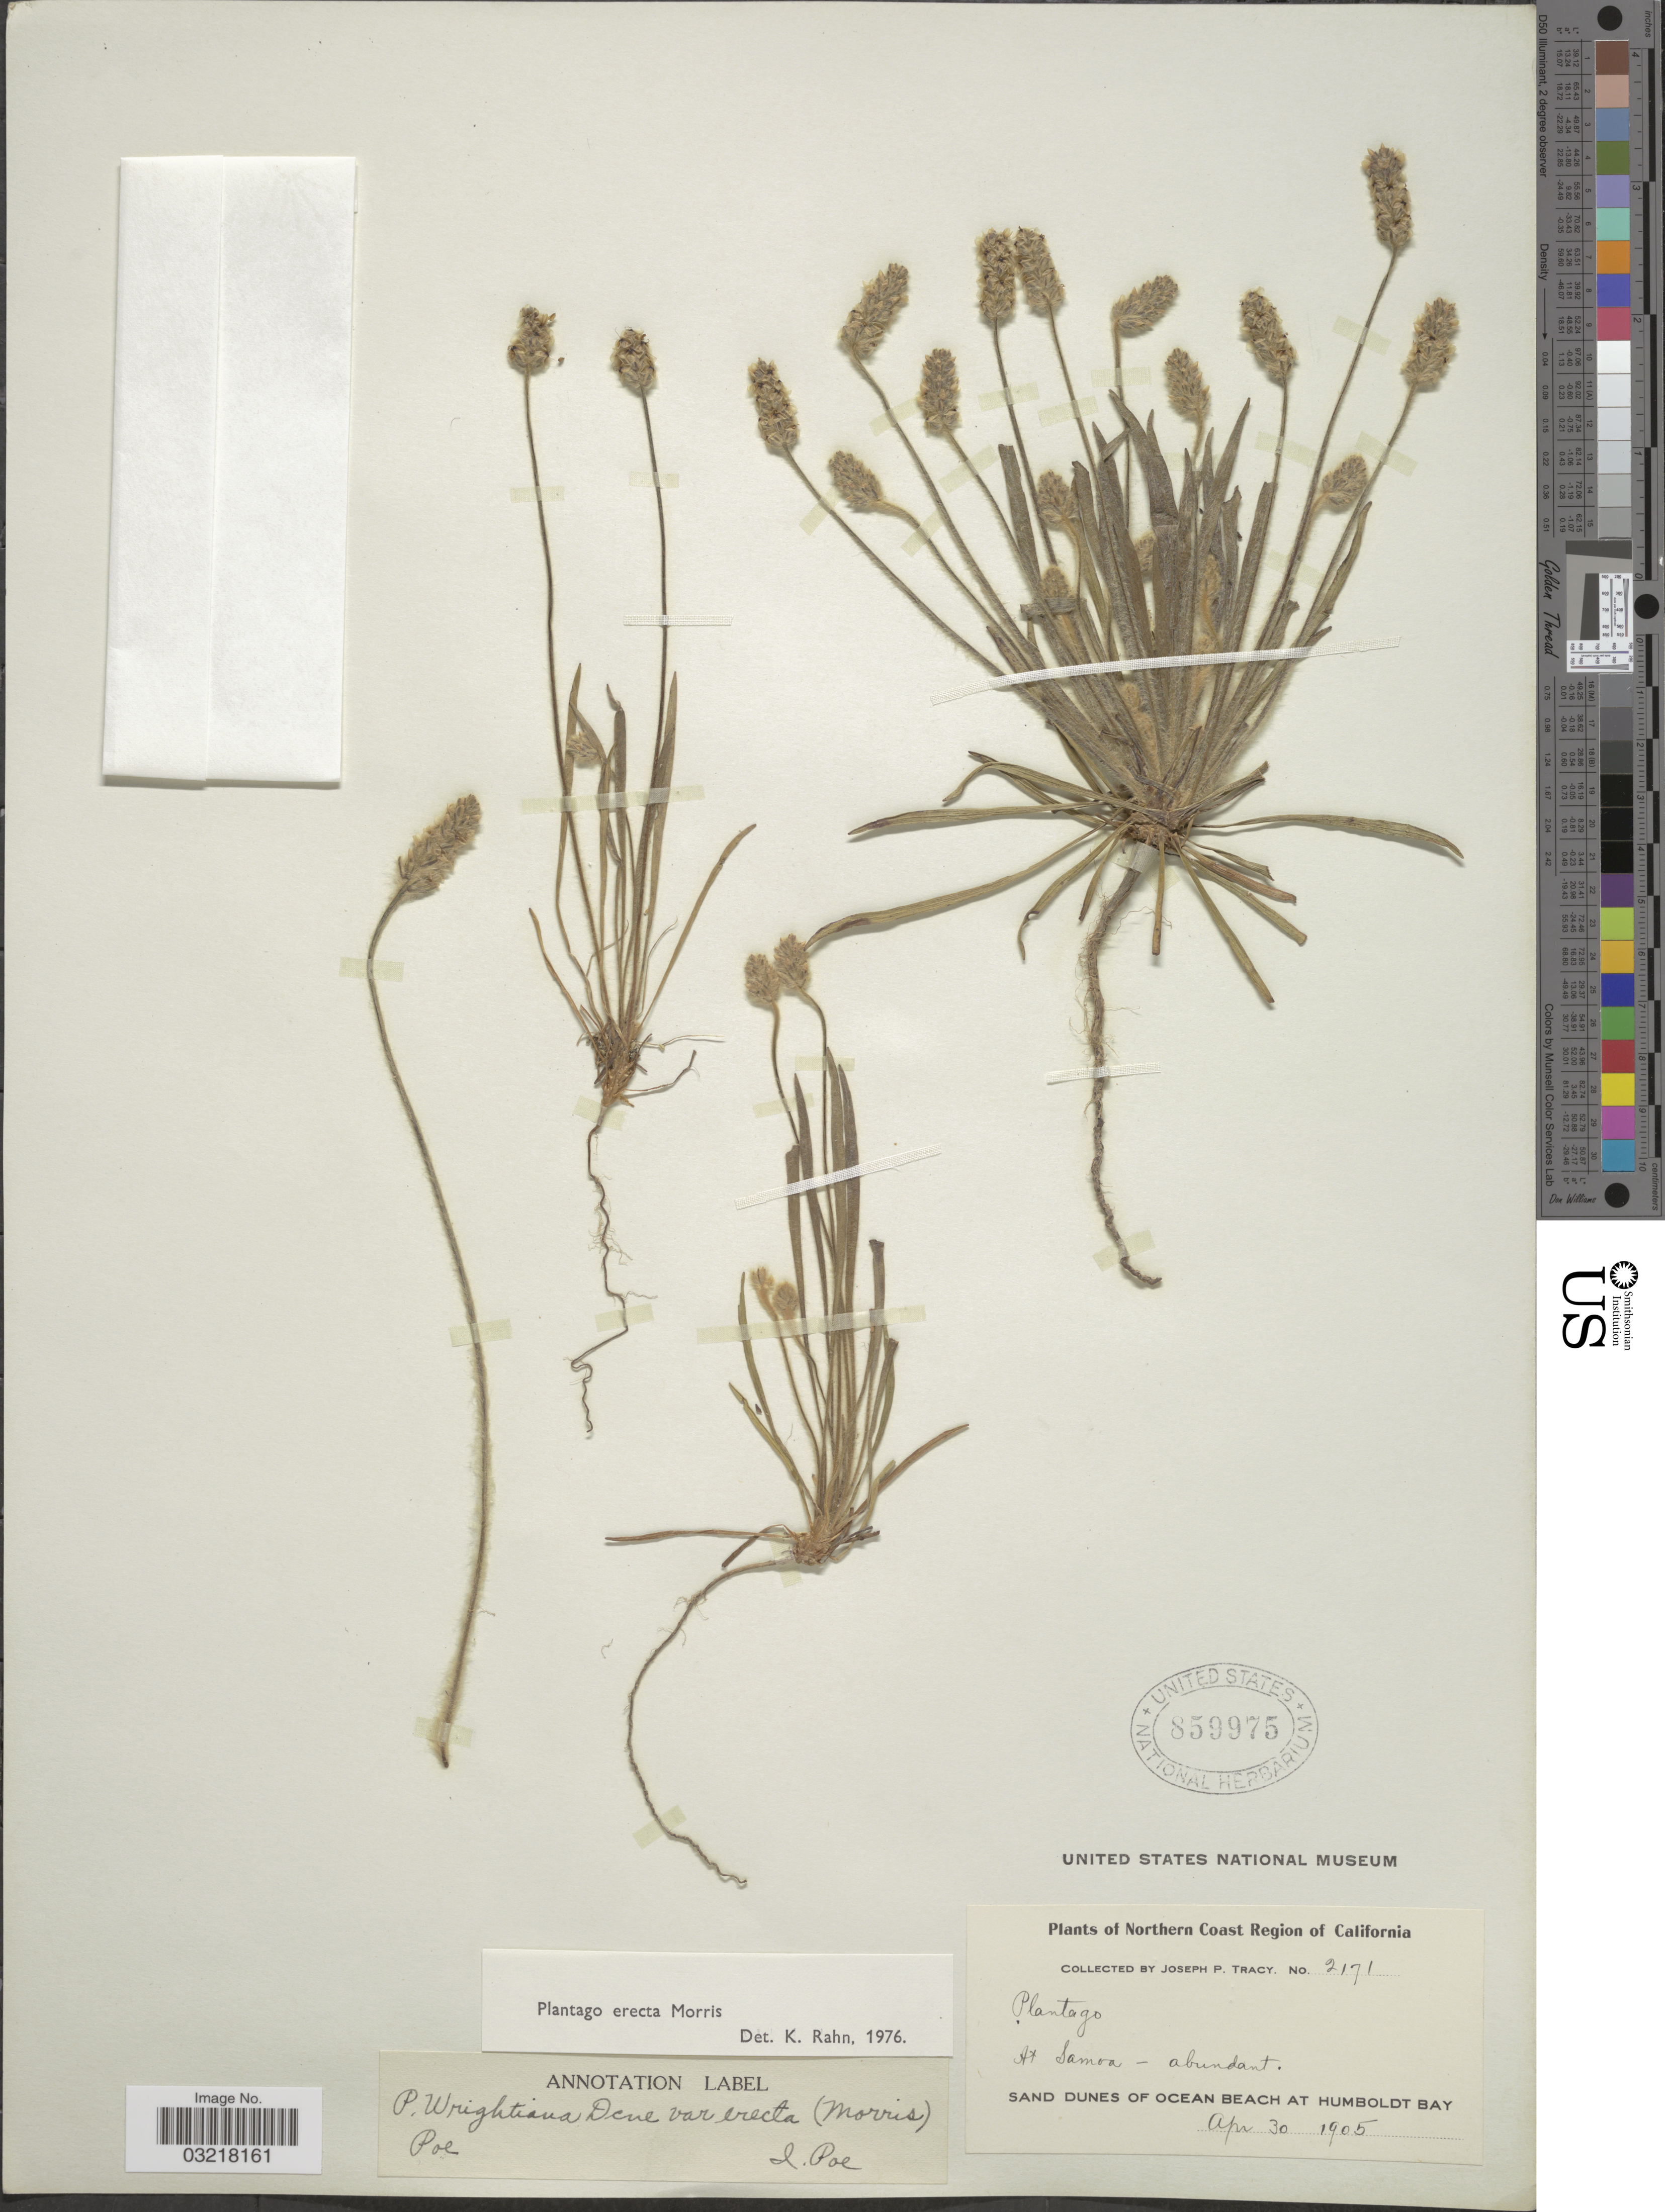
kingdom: Plantae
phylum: Tracheophyta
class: Magnoliopsida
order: Lamiales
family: Plantaginaceae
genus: Plantago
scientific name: Plantago erecta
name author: Morris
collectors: J. Tracy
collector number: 2171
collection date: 1905-04-30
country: United States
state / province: California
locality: Northern Coast Region of California. At Samoa. San dunes of Ocean Beach at Humboldt Bay,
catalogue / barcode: US 859975